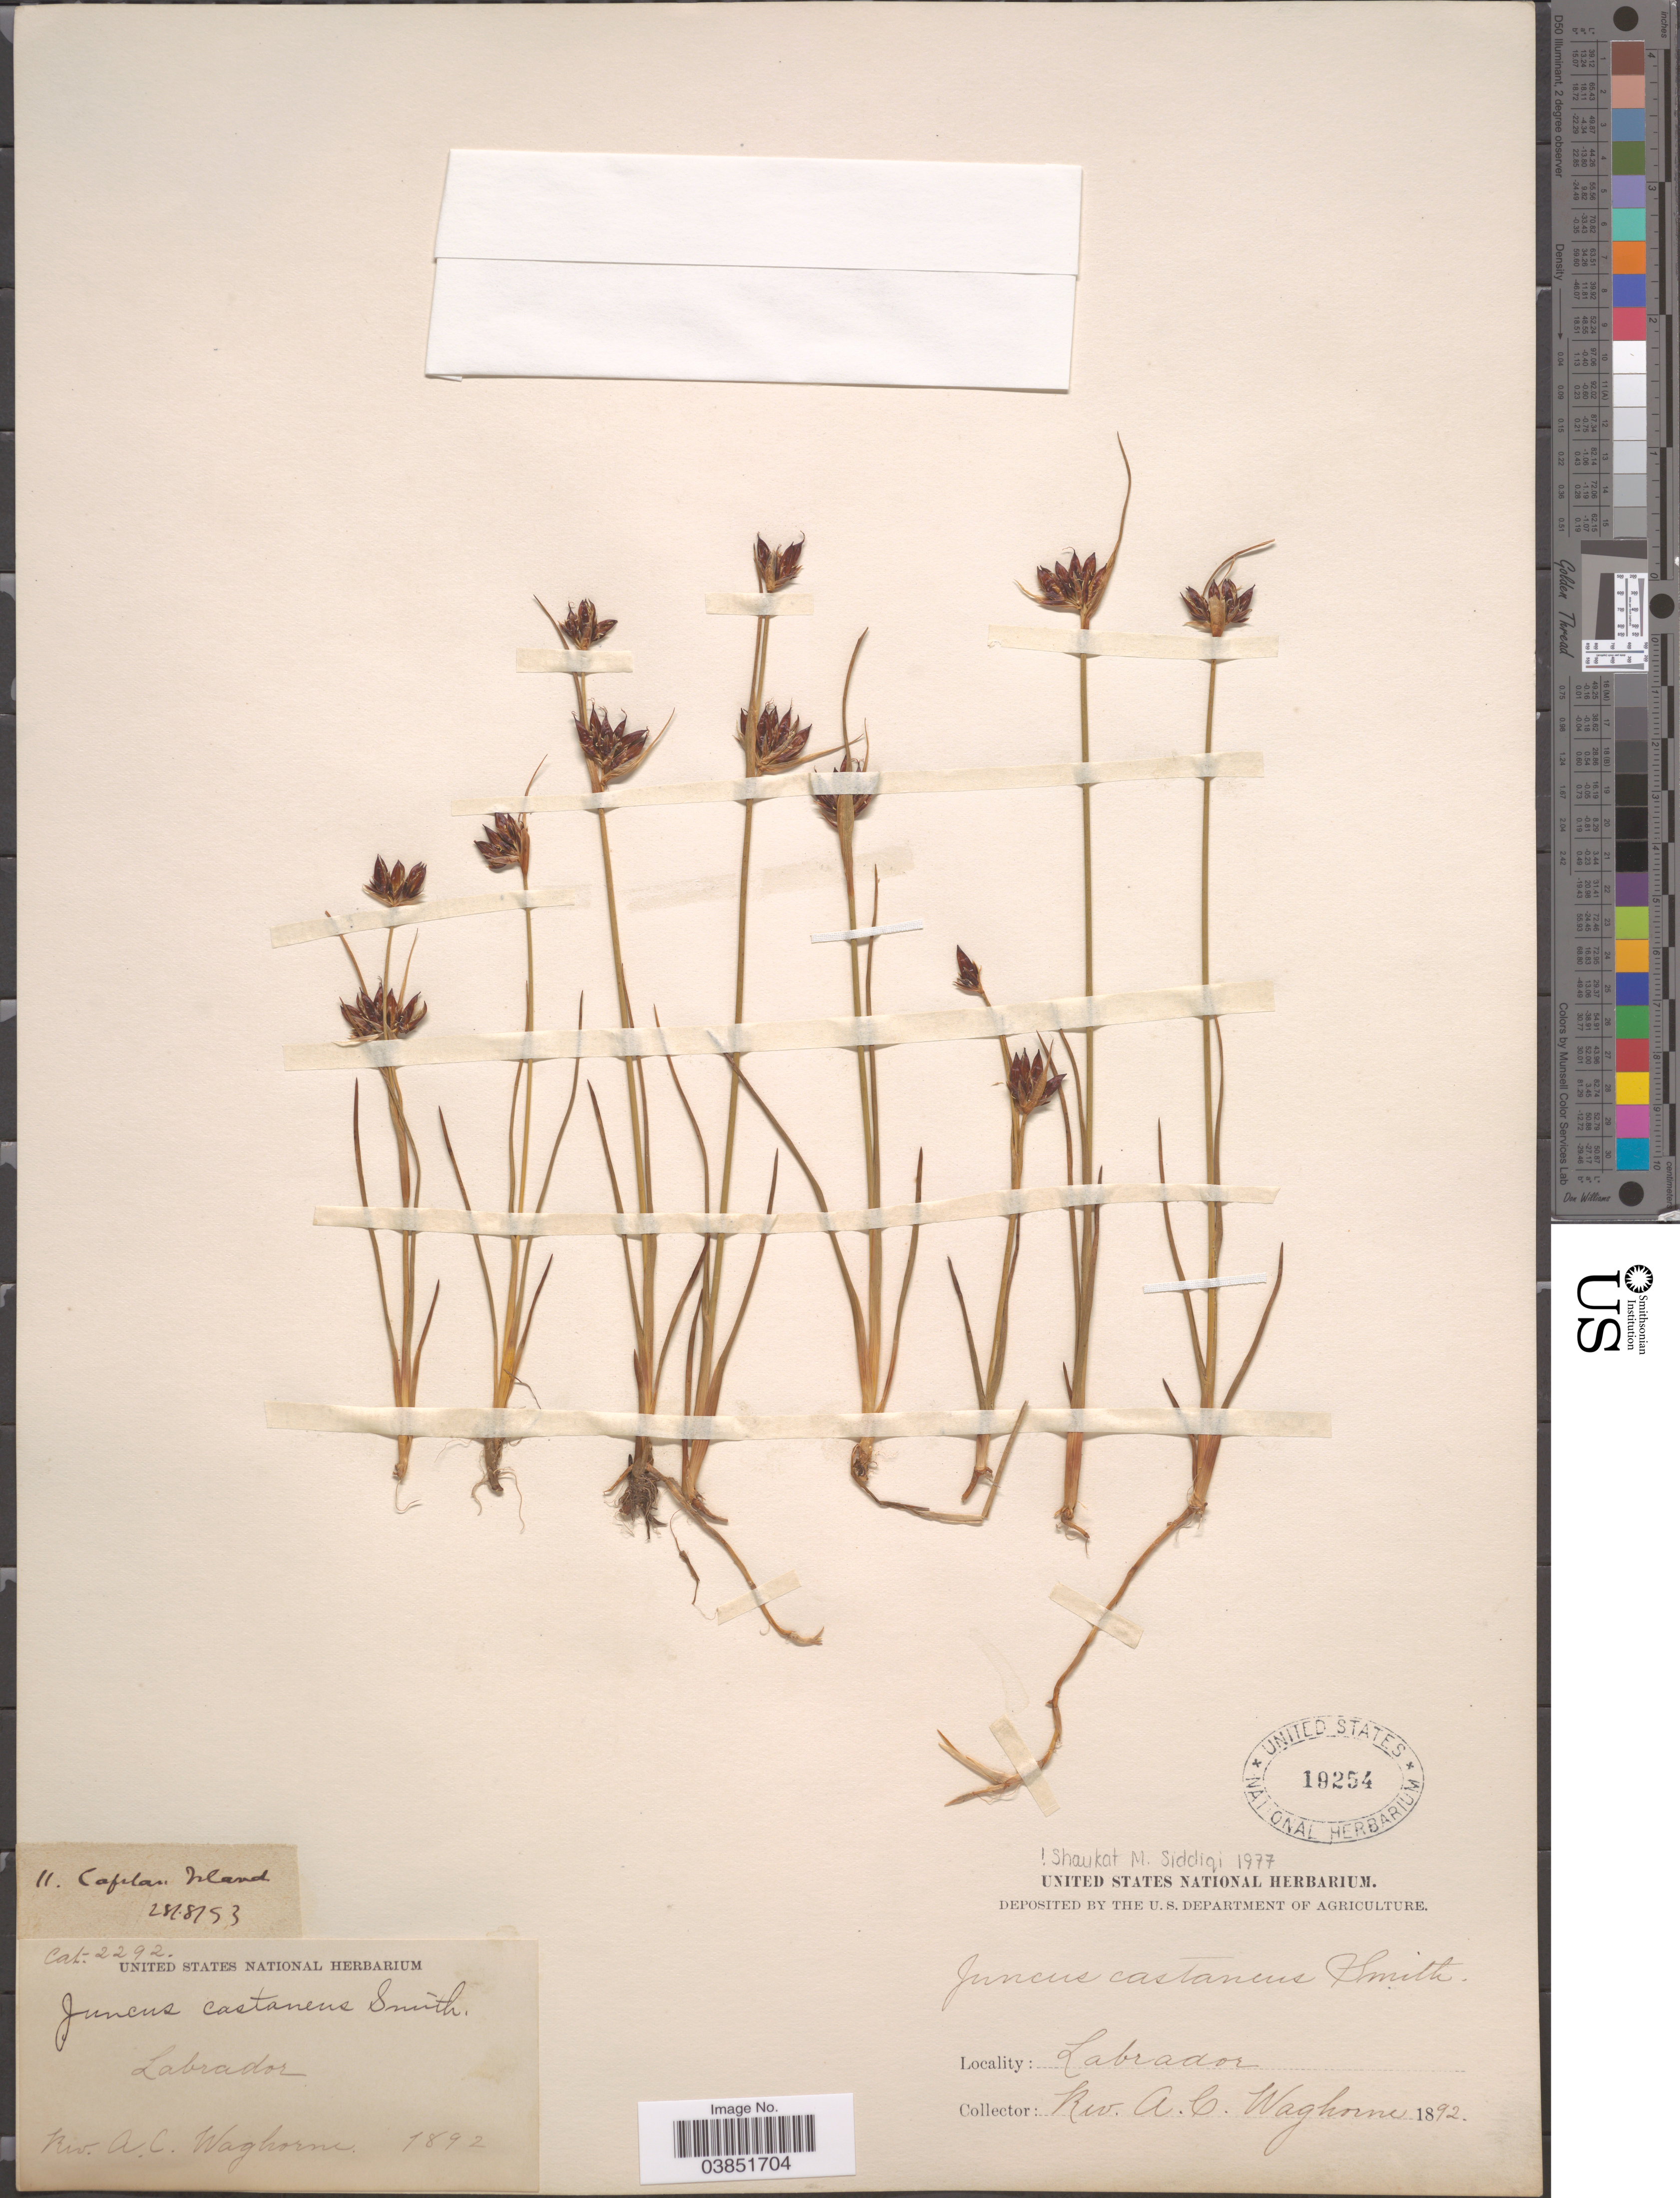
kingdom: Plantae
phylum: Tracheophyta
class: Liliopsida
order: Poales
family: Juncaceae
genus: Juncus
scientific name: Juncus castaneus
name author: Sm.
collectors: A. Waghorne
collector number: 11 ?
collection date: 1892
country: Canada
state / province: Newfoundland and Labrador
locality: Labrador. Capstan Island [unsure placement]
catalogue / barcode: US 19254